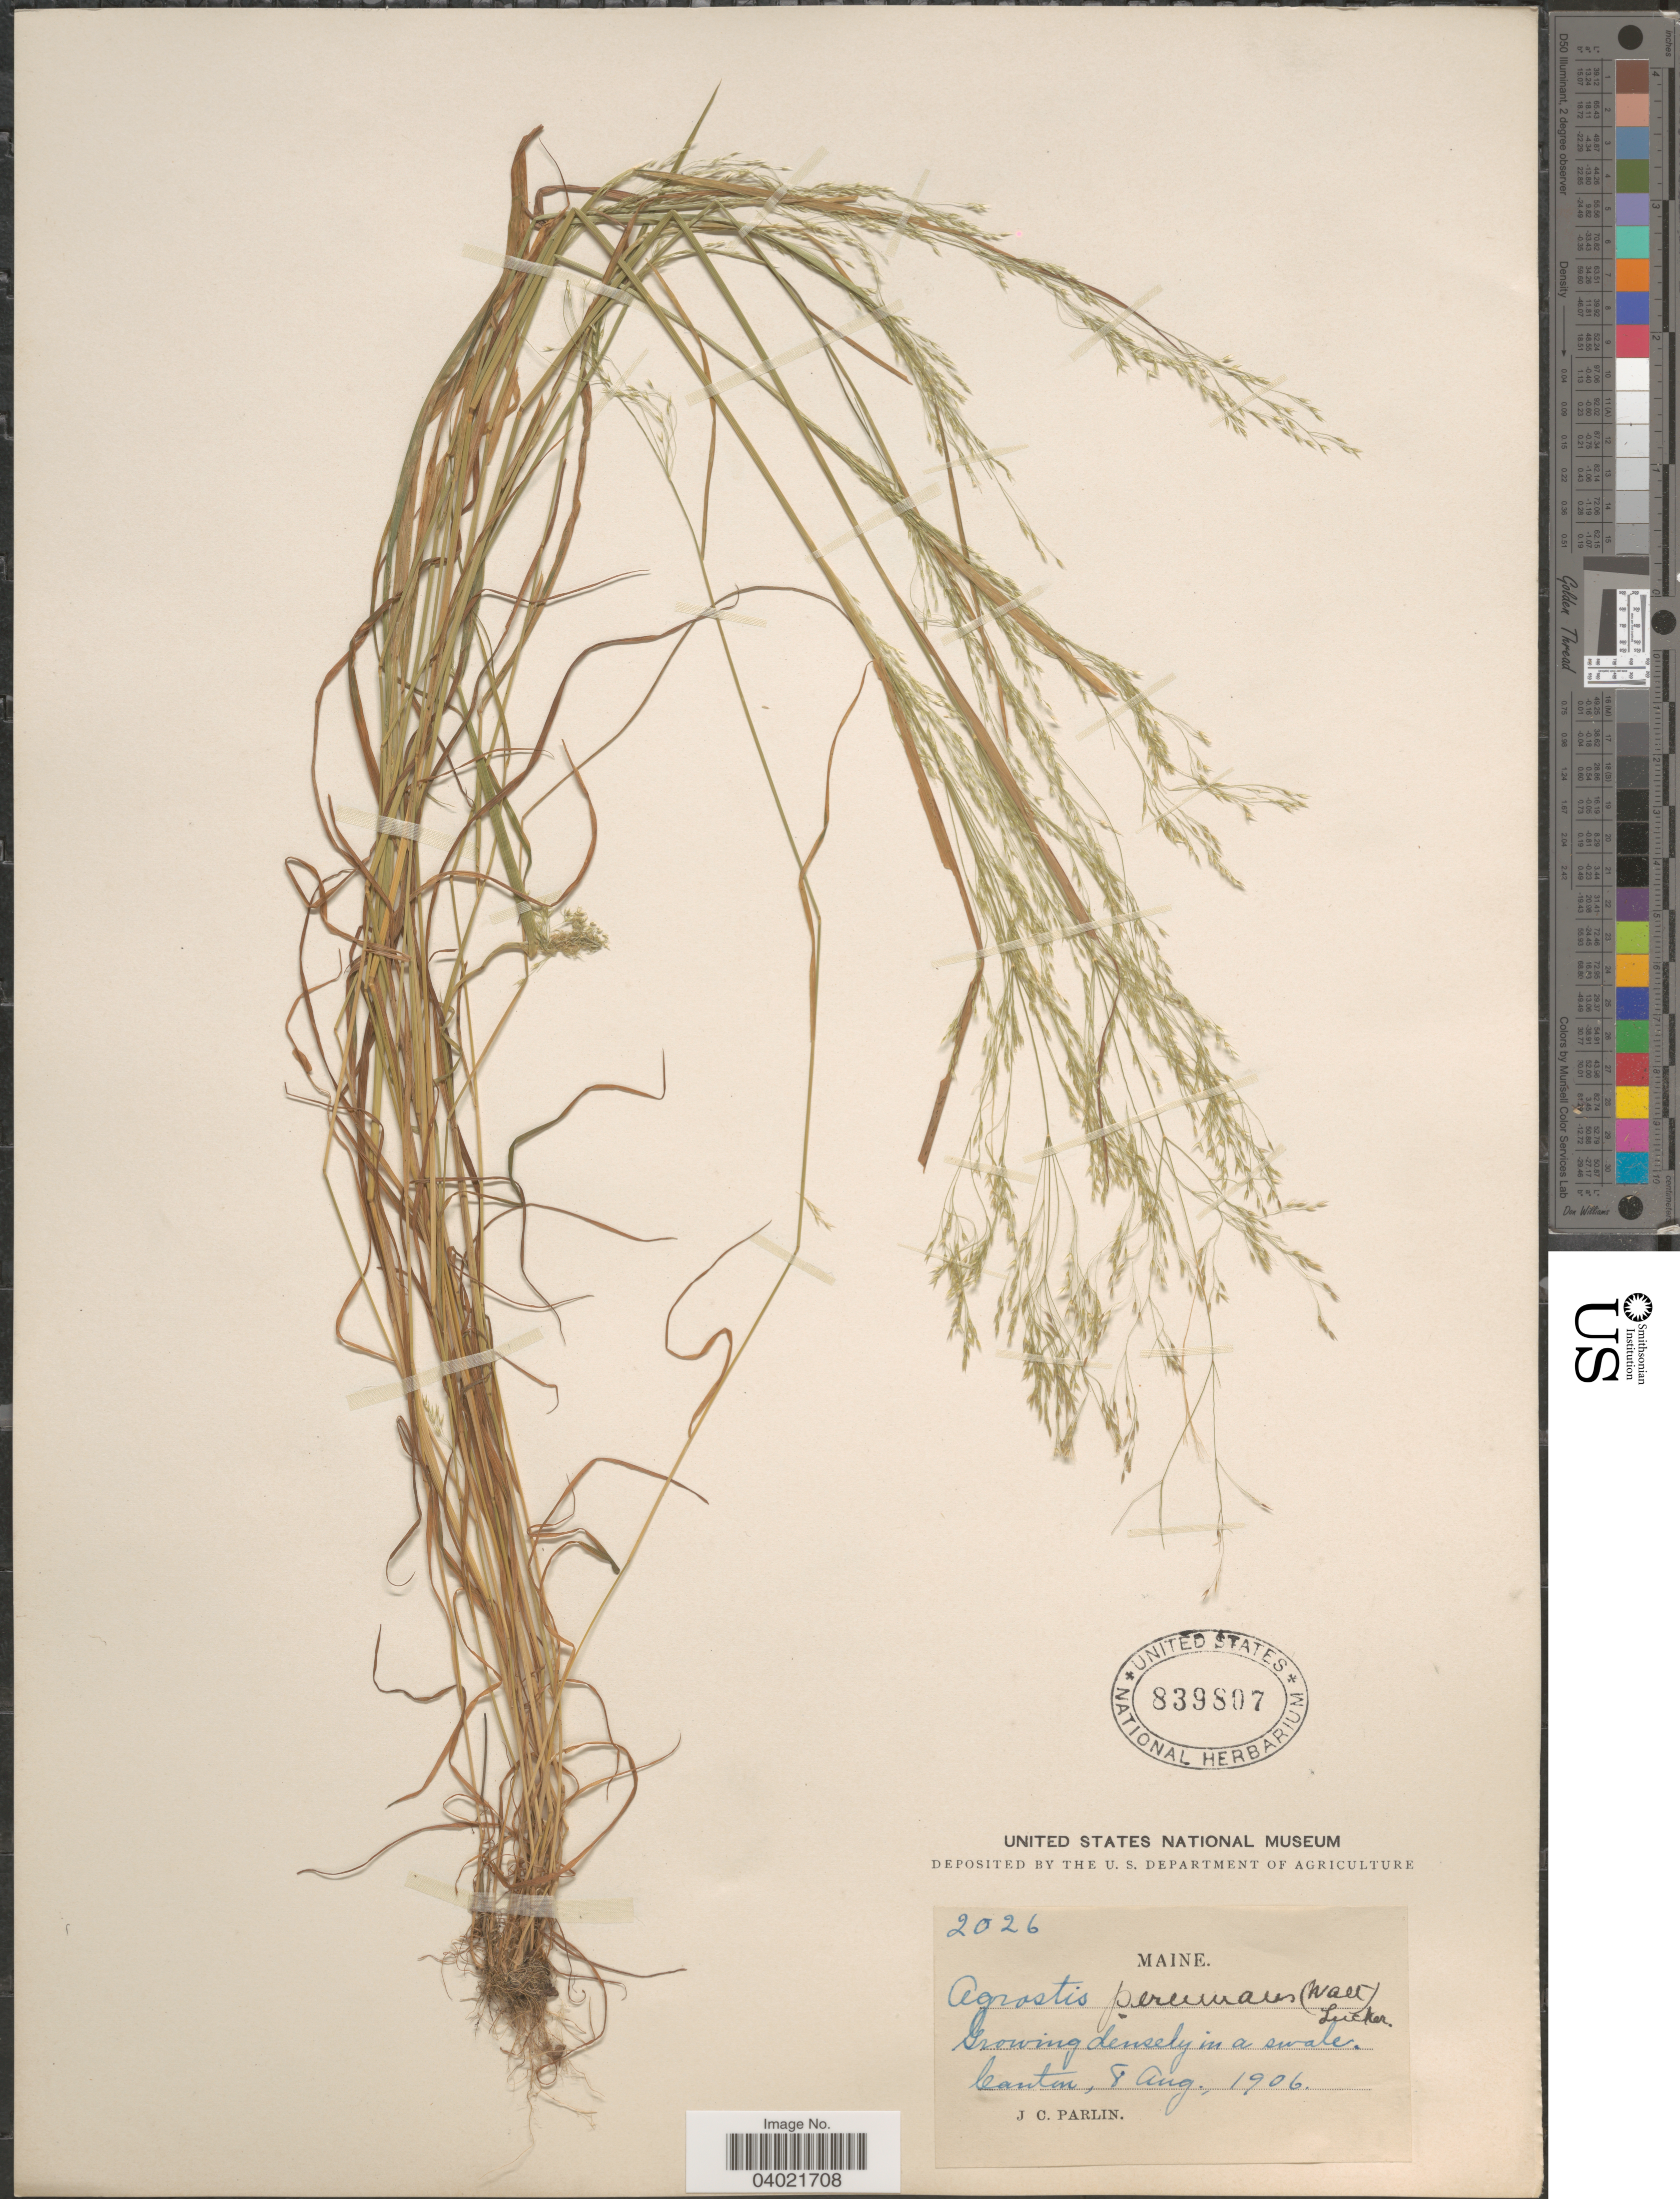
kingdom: Plantae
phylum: Tracheophyta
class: Liliopsida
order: Poales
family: Poaceae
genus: Agrostis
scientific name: Agrostis perennans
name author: (Walter) Tuck.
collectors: J. Parlin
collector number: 2026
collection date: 1906-08-08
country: United States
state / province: Maine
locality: Canton.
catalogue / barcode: US 839807